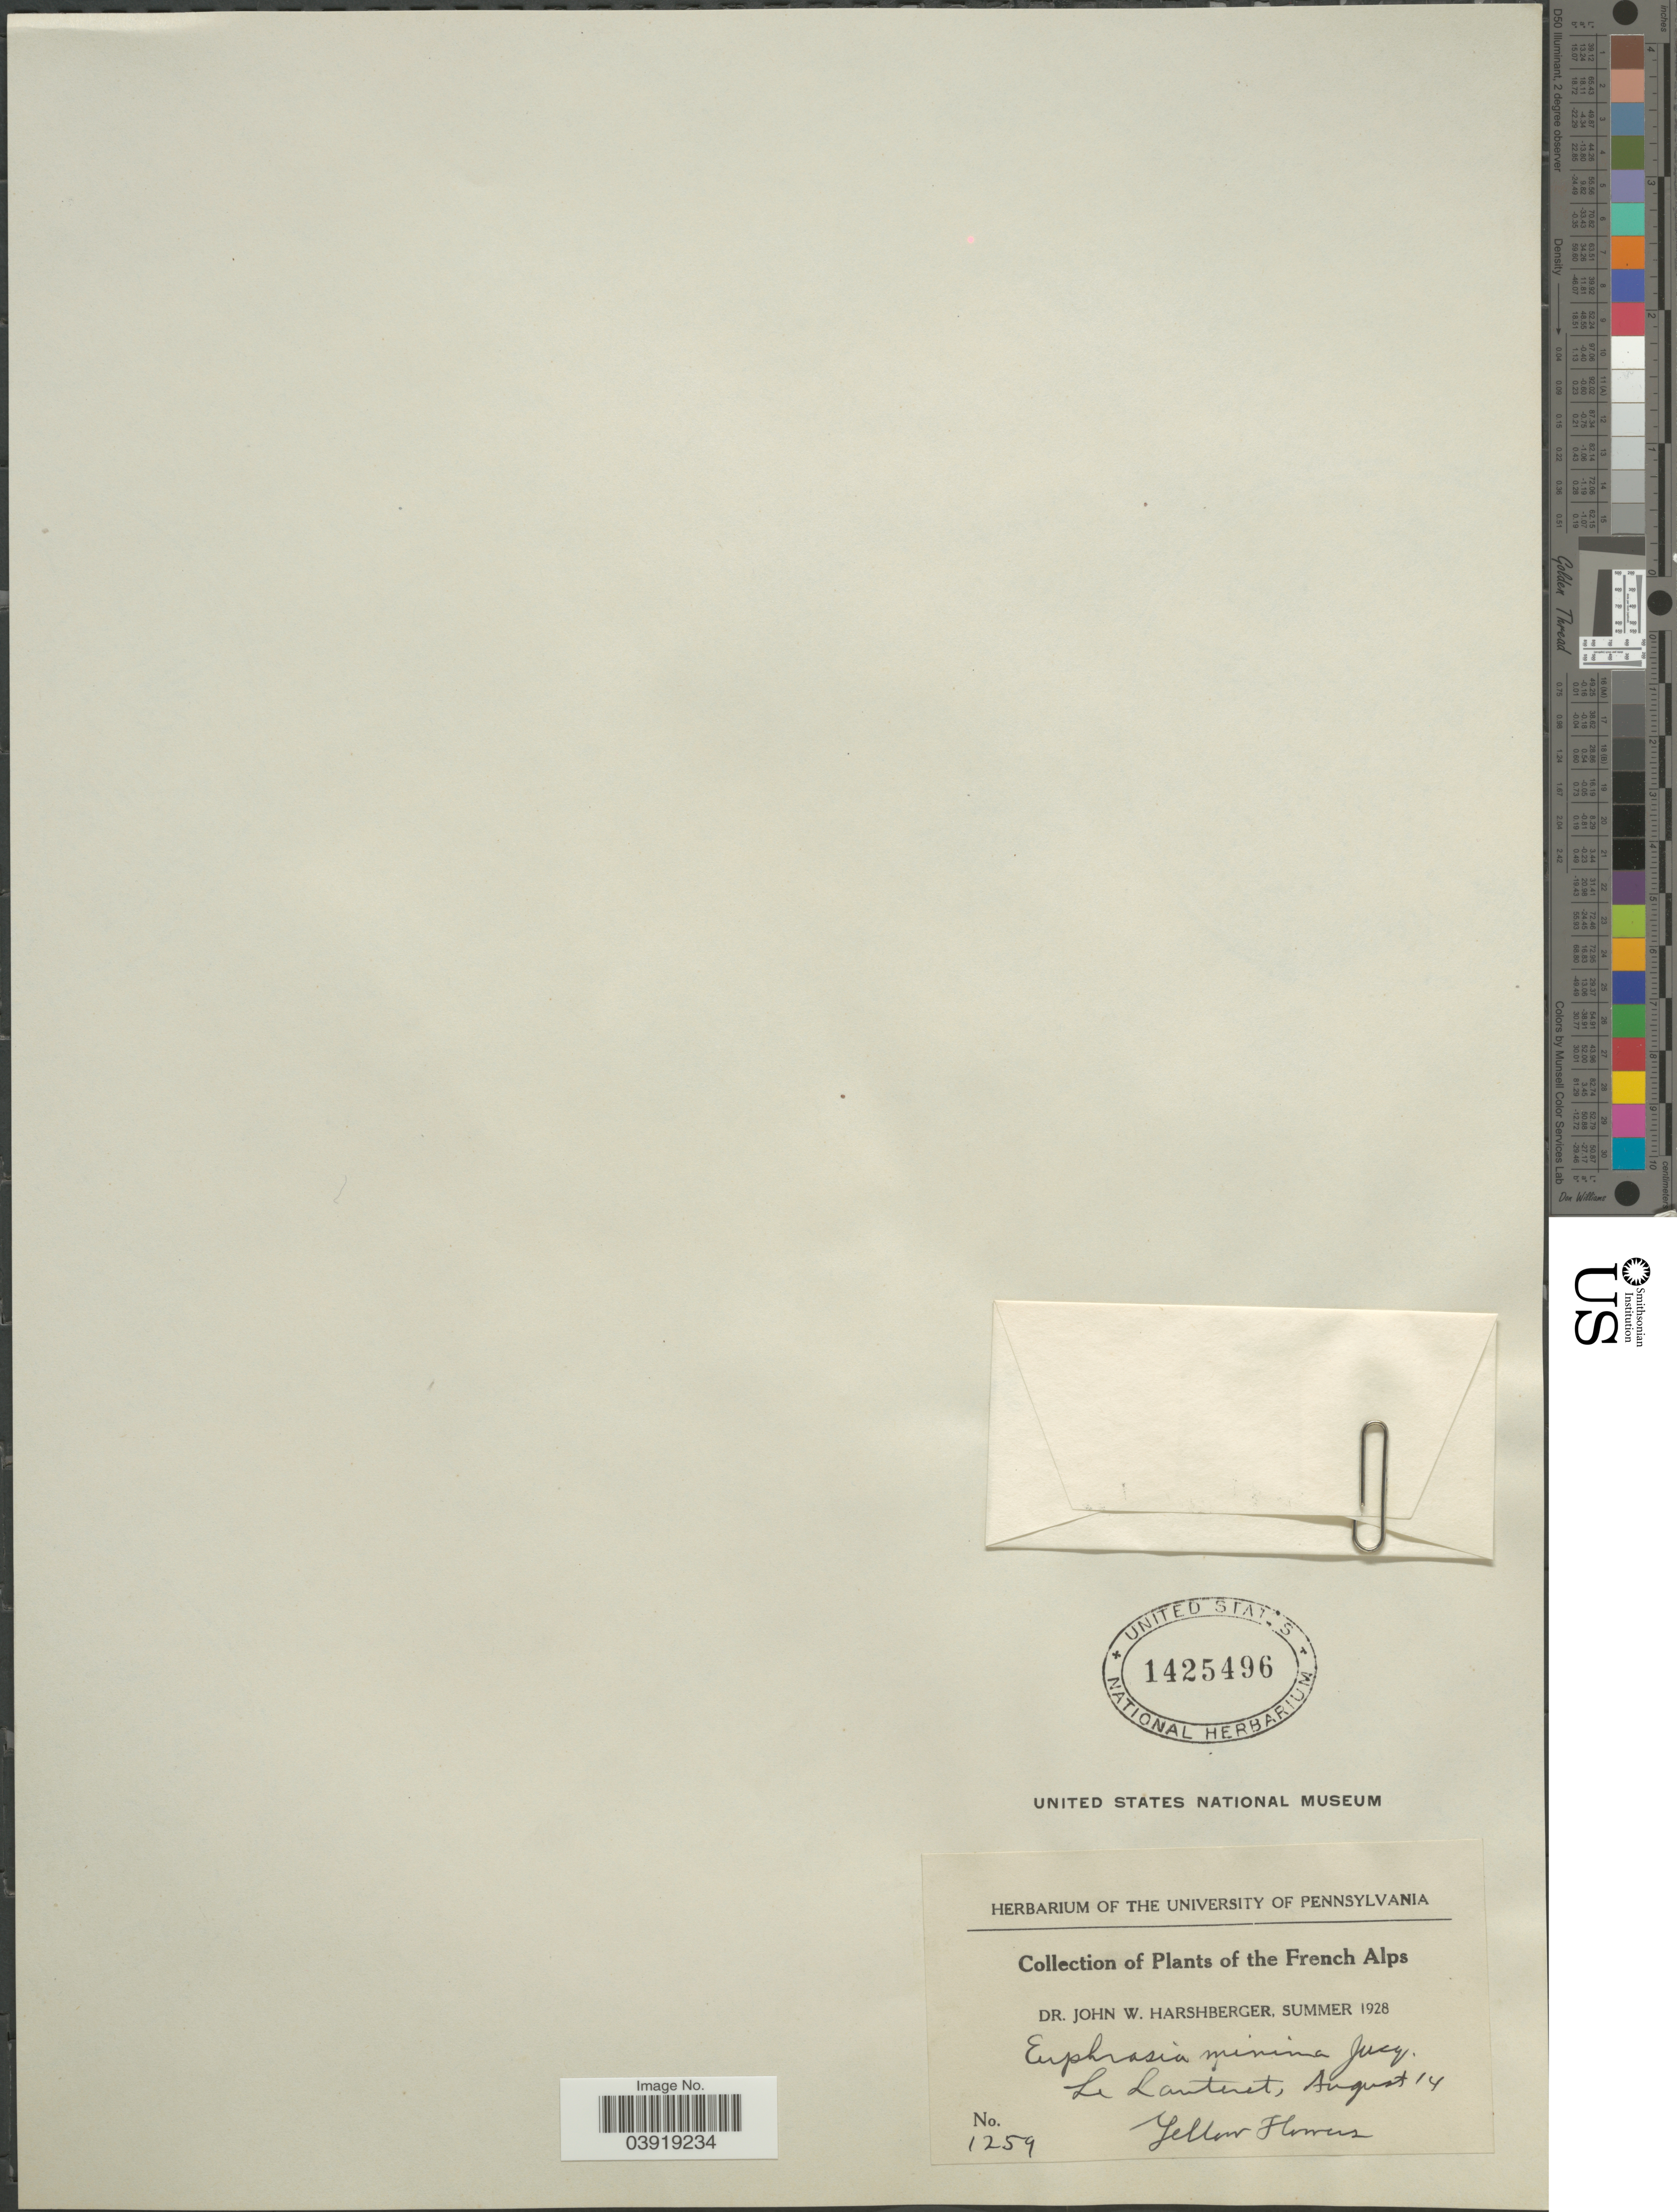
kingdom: Plantae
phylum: Tracheophyta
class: Magnoliopsida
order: Lamiales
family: Orobanchaceae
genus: Euphrasia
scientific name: Euphrasia minima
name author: Schloss.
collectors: J. W. Harshberger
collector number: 1259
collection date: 1928-08-14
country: France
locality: French Alps. Le Lauteret.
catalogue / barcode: US 1425496